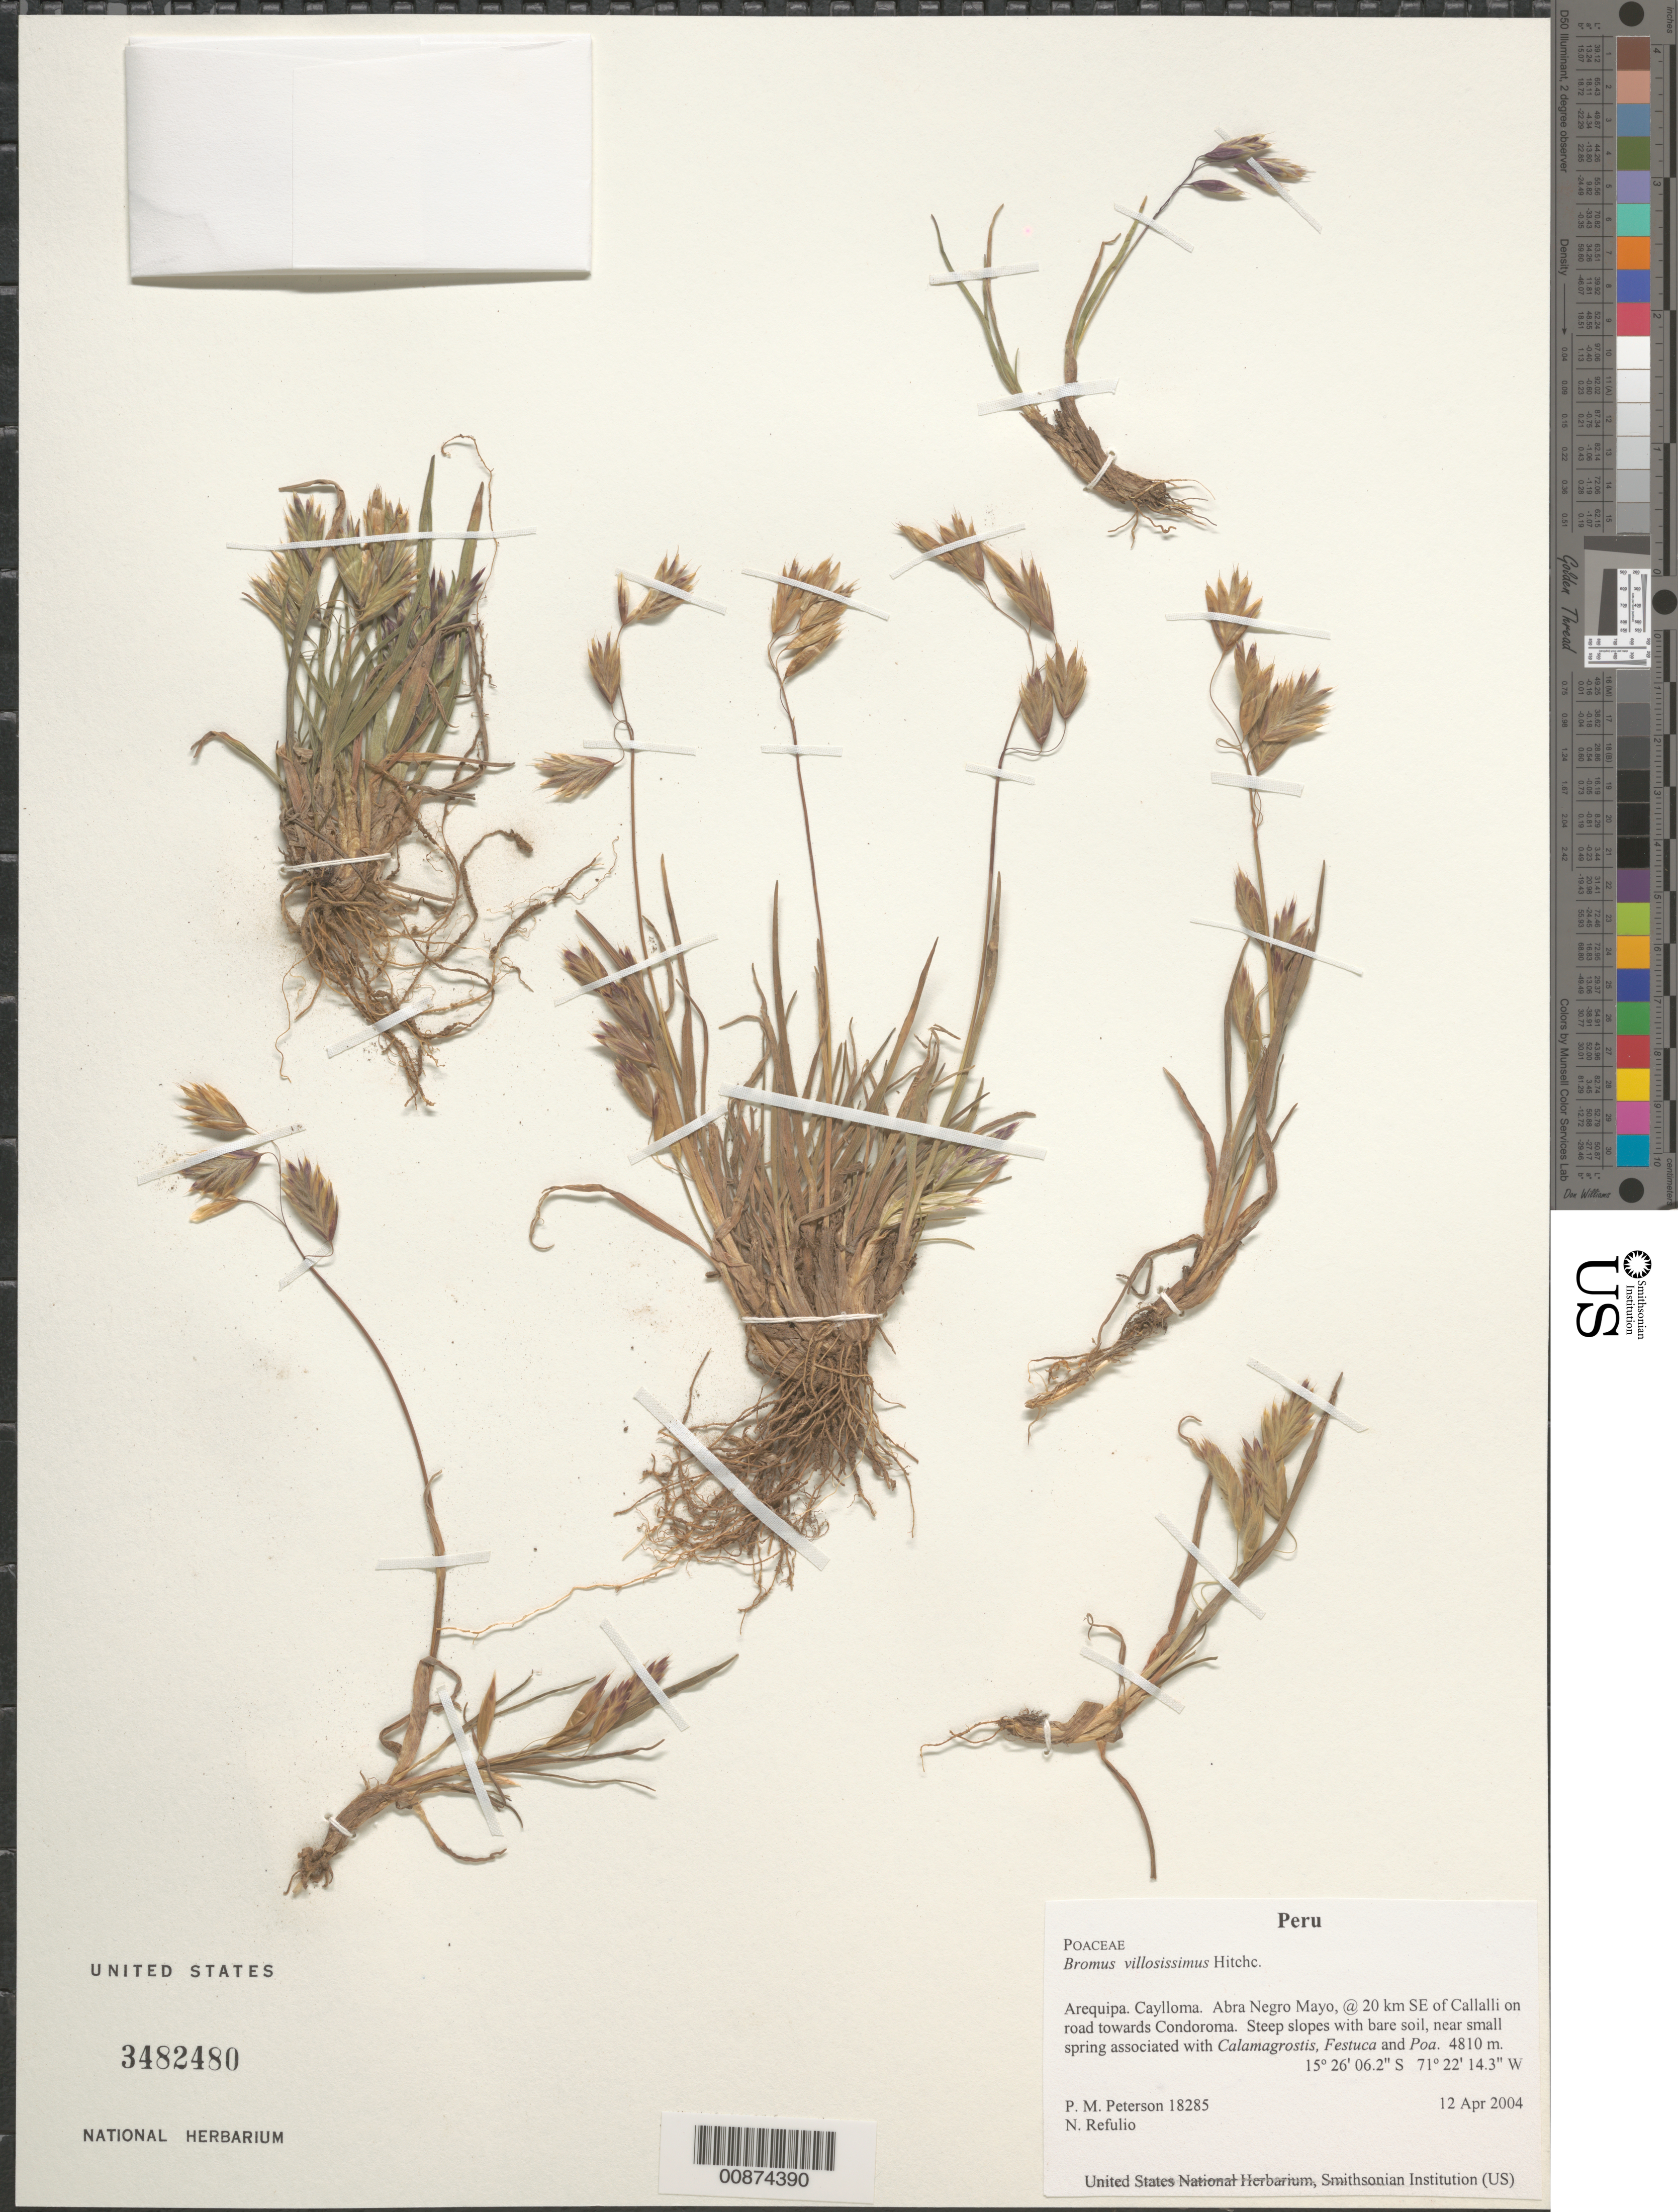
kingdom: Plantae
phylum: Tracheophyta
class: Liliopsida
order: Poales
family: Poaceae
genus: Bromus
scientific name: Bromus villosissimus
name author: Hitchc.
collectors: P. M. Peterson & N. Refulio-Rodríguez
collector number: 18285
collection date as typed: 12 Apr 2004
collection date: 2004-04-12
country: Peru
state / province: Arequipa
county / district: Caylloma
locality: Abra Negro Mayo, @ 20 km SE of Callalli on road towards Condoroma. Steep slopes with bare soil, near small spring associated with Calamagrostis, Festuca and Poa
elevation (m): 4810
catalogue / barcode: US 3482480